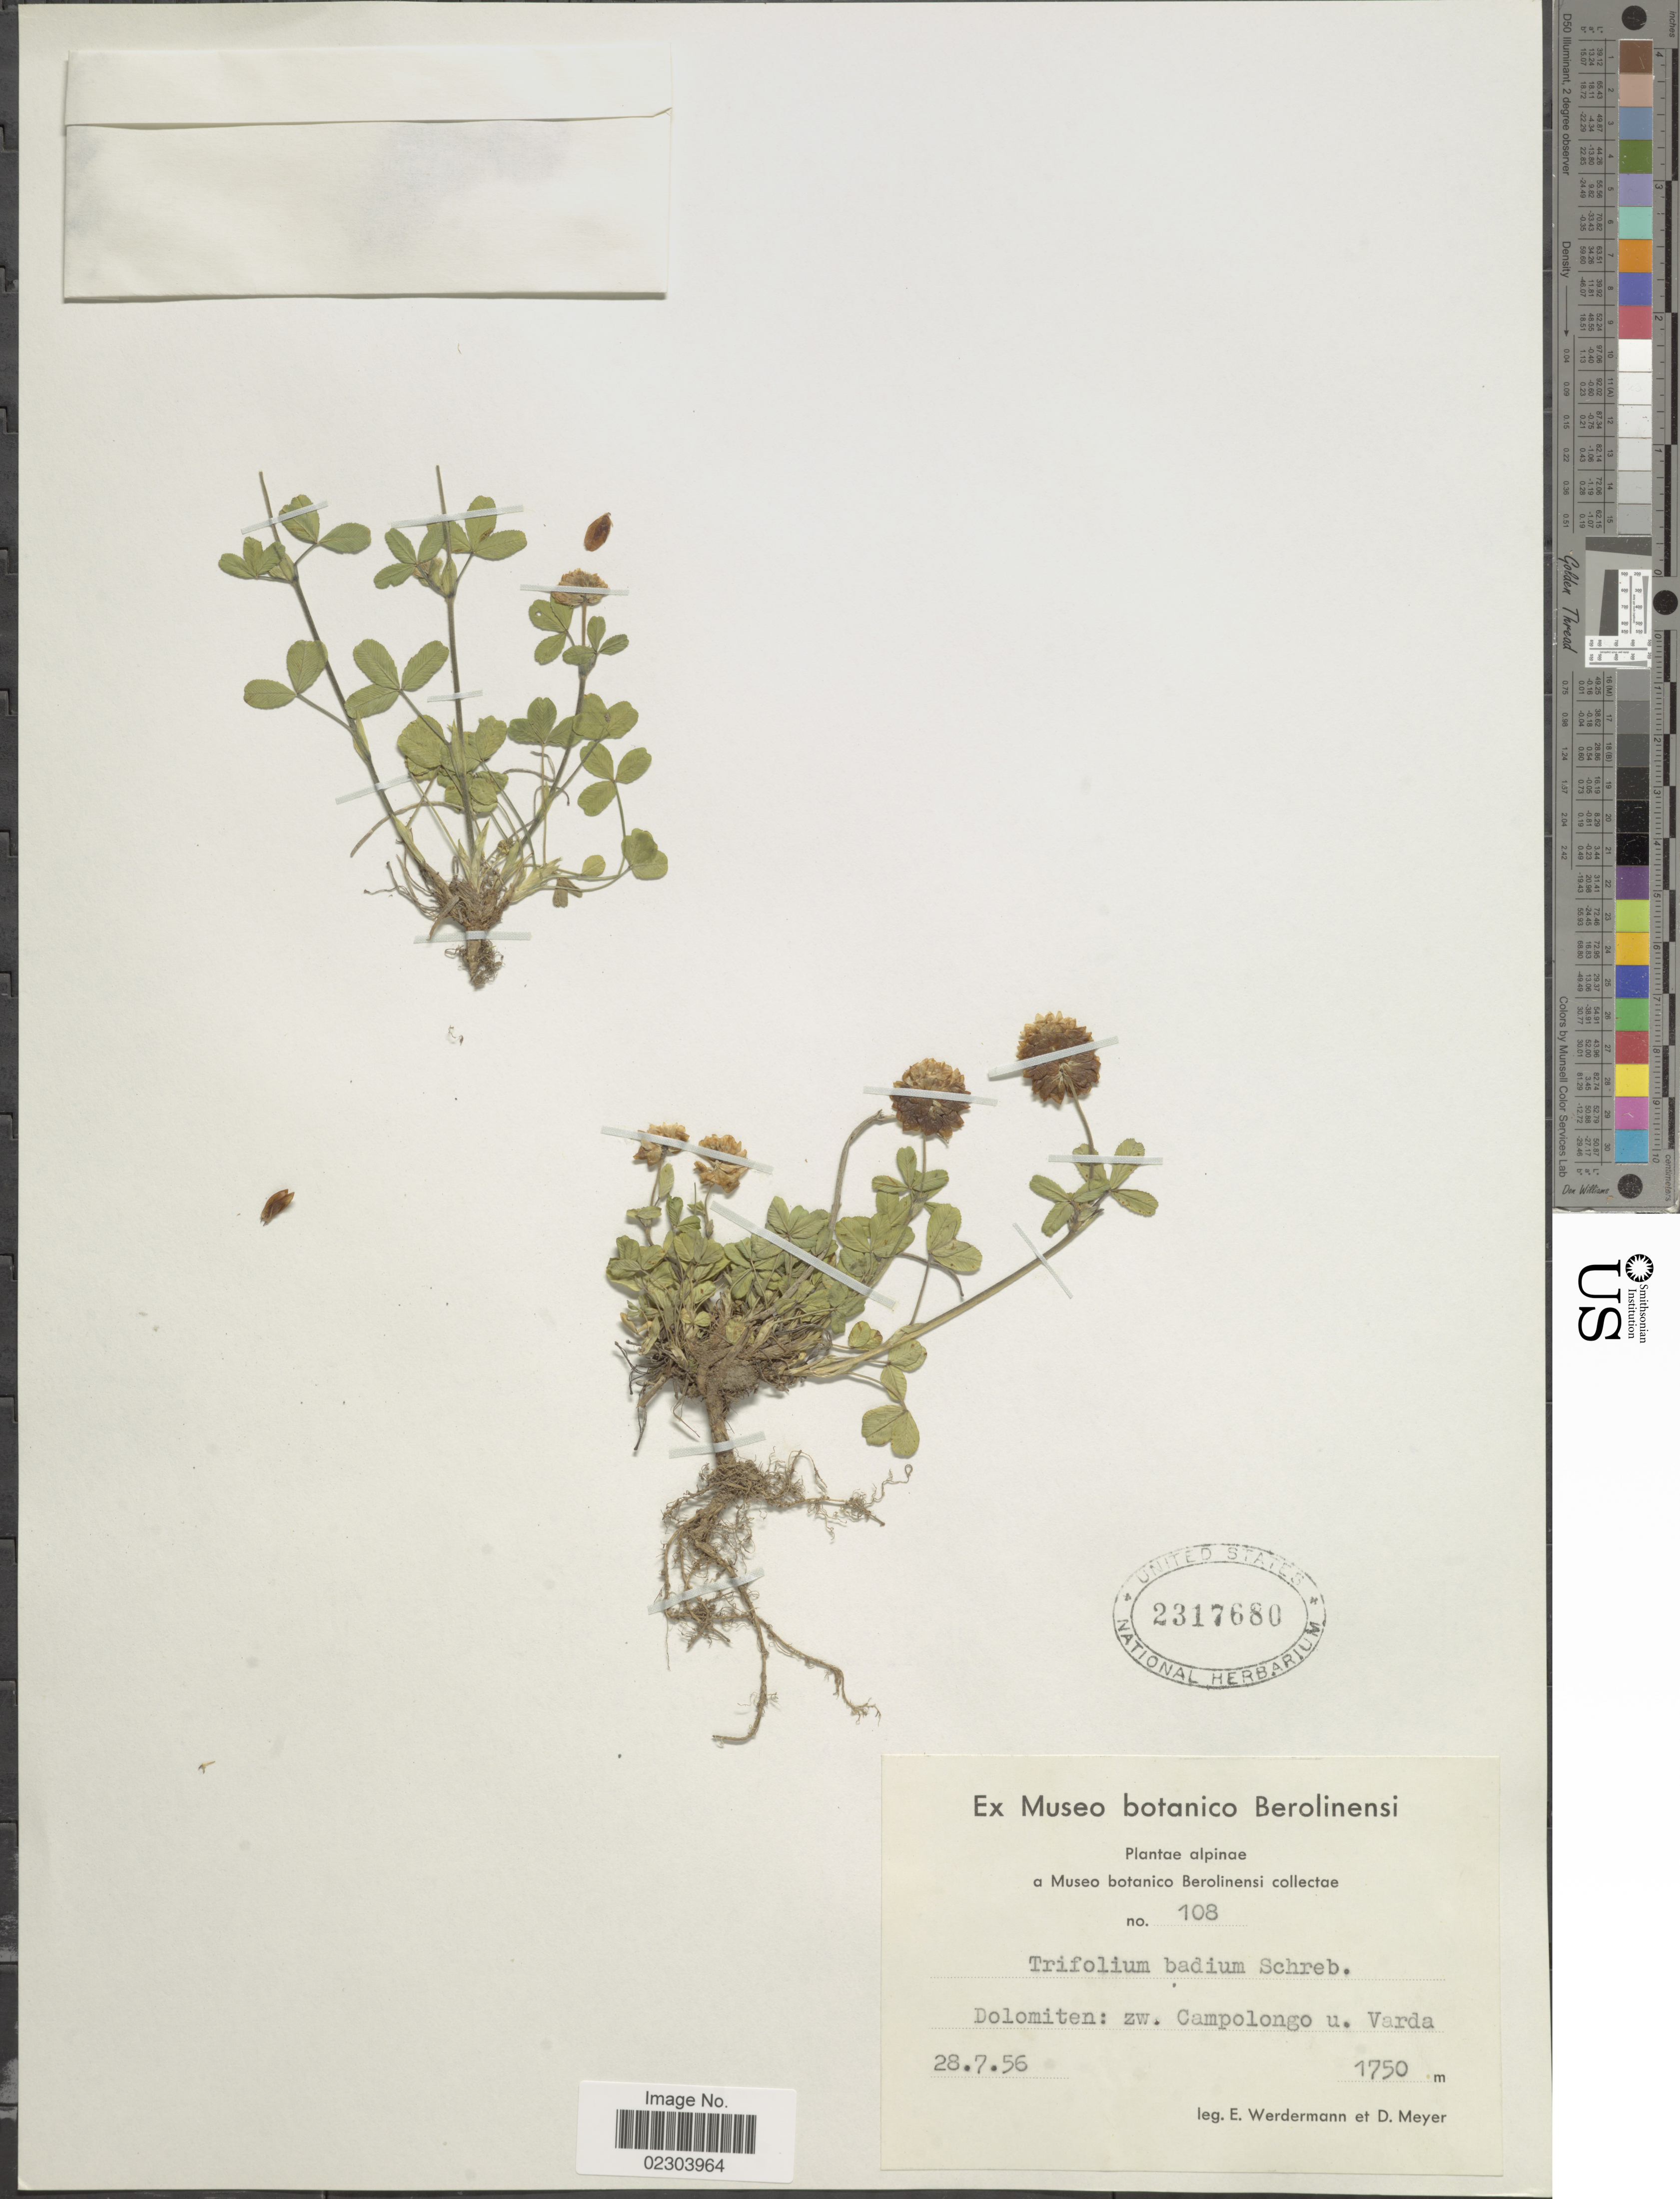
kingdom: Plantae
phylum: Tracheophyta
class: Magnoliopsida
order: Fabales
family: Fabaceae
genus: Trifolium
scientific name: Trifolium badium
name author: Schreb.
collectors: E. Wedermann & D. Meyer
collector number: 108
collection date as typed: Transcribed d/m/y: 28/7/56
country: South Africa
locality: Dolomiten: zw. Campolongo u. Varda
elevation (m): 1750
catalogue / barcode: US 2317680